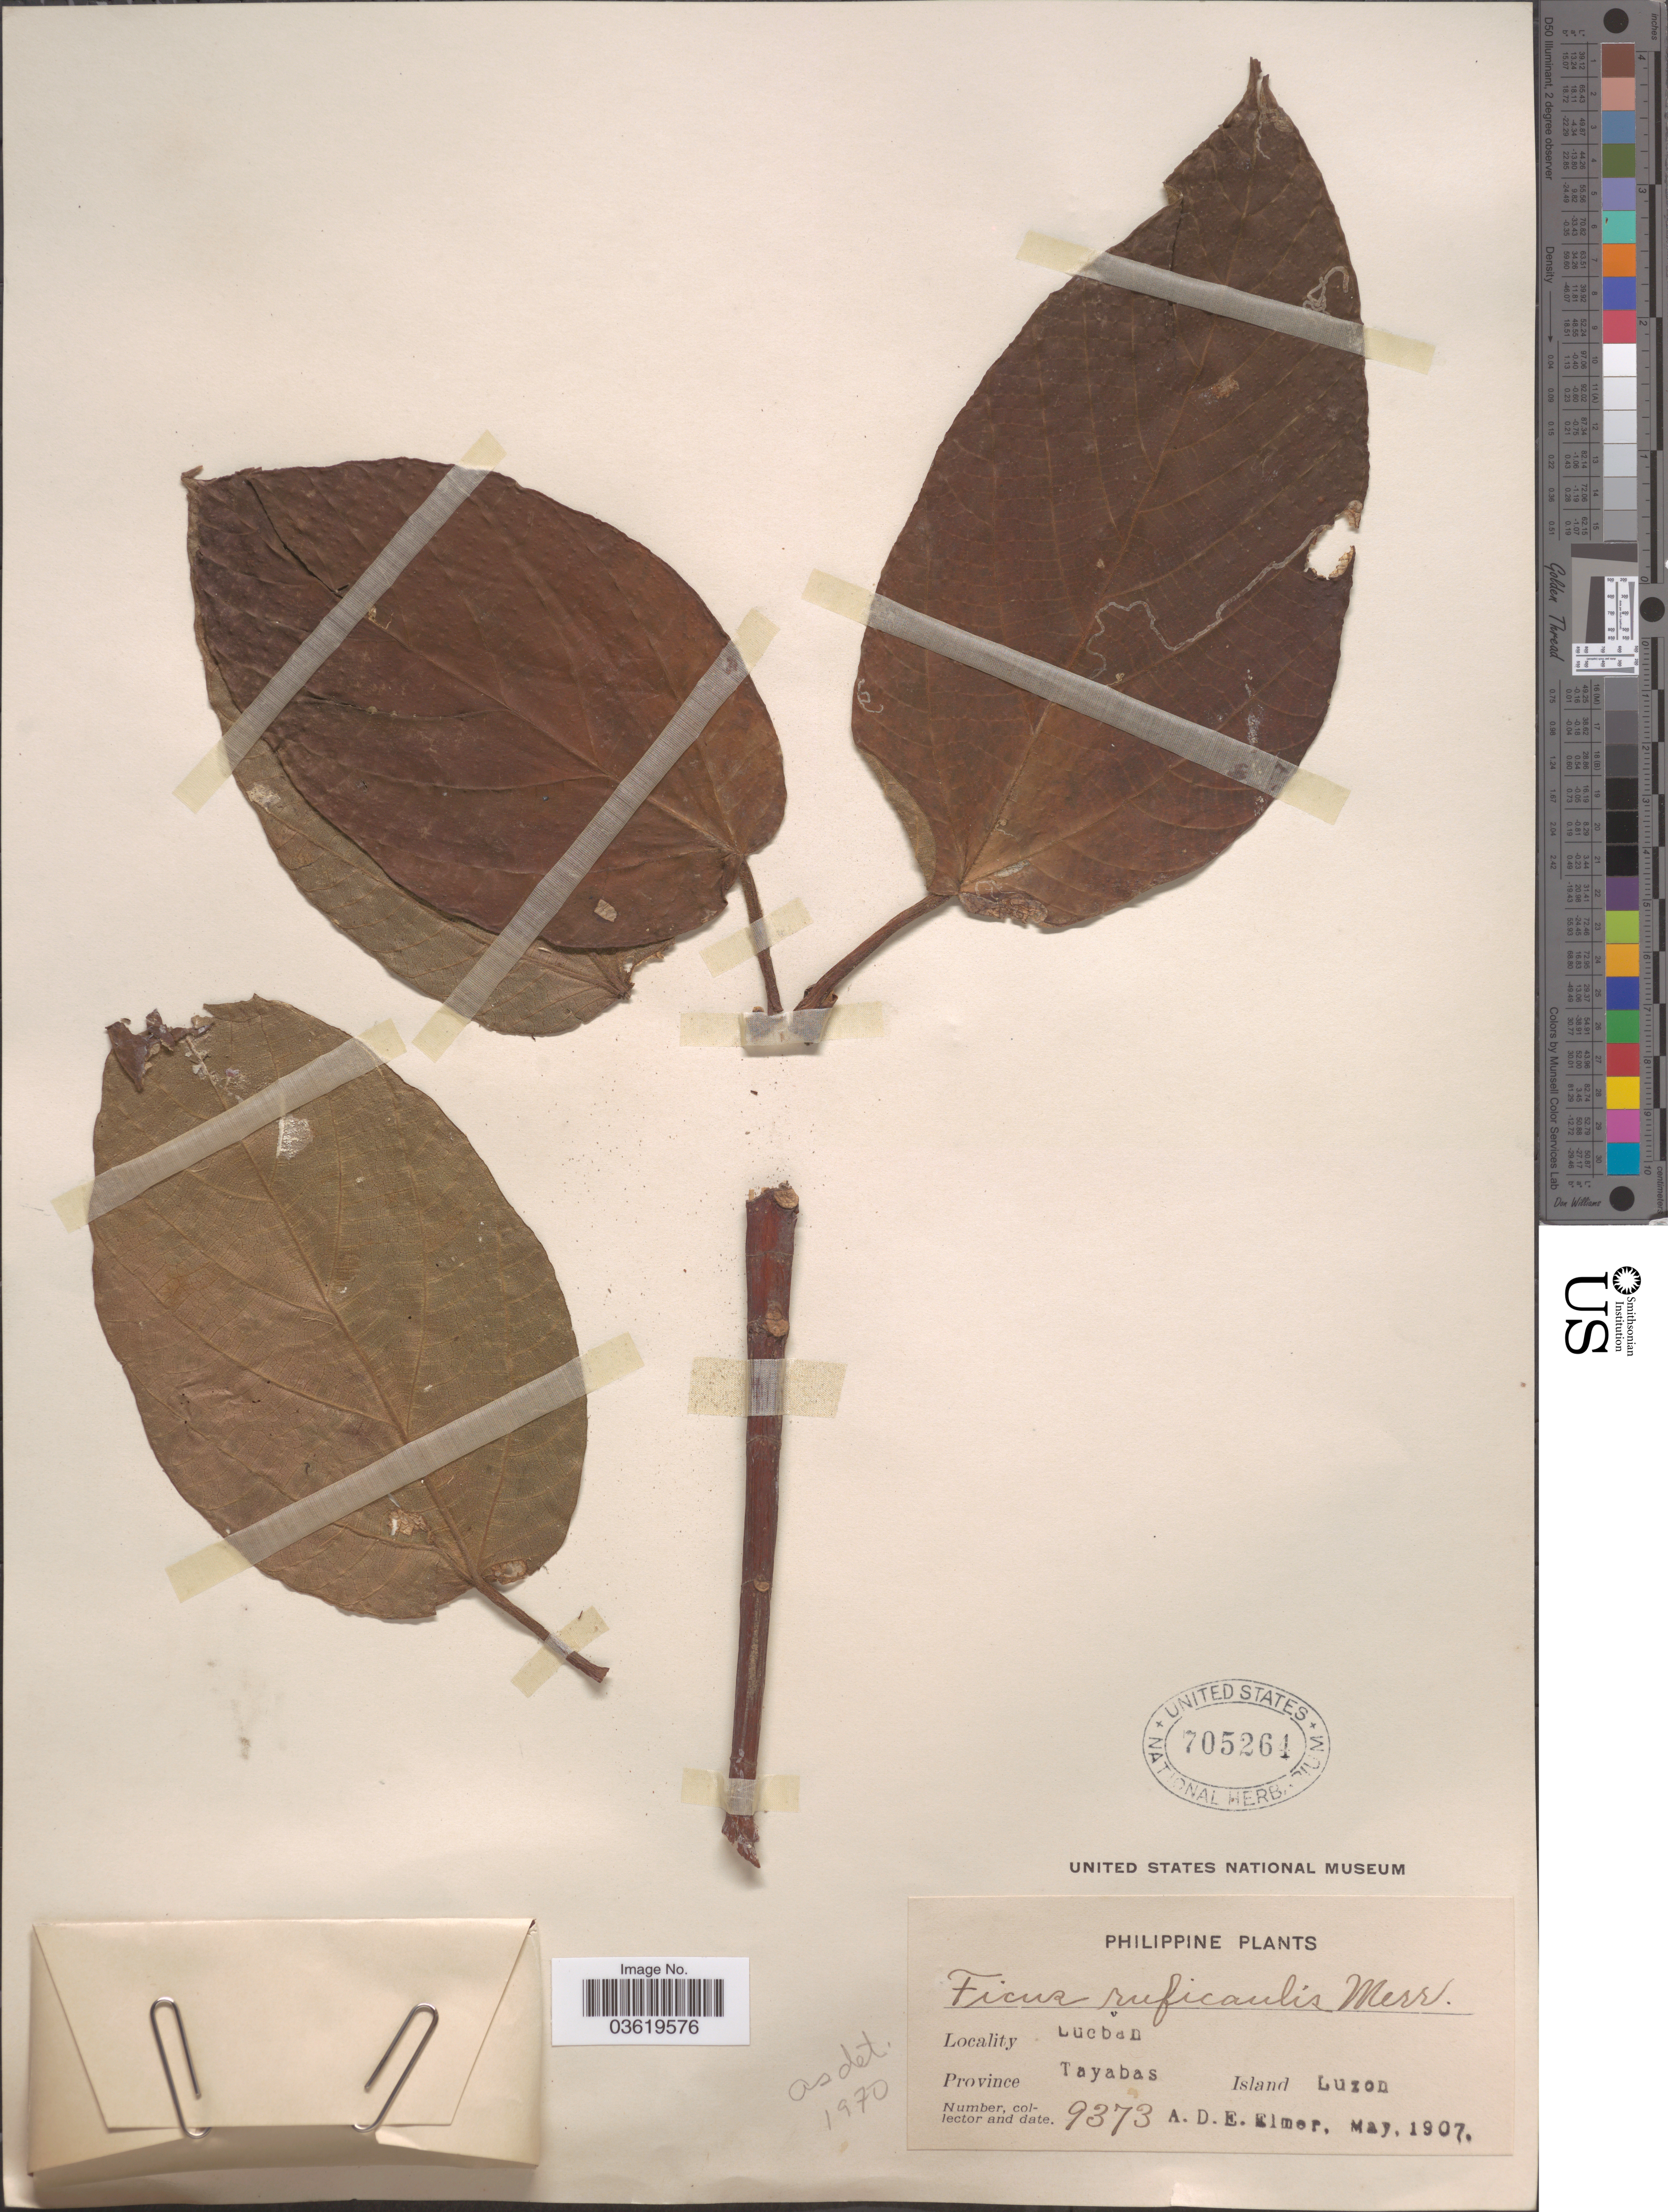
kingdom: Plantae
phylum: Tracheophyta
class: Magnoliopsida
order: Rosales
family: Moraceae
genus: Ficus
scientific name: Ficus ruficaulis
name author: Merr.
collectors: A. D. E. Elmer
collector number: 9373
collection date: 1907-05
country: Philippines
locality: Lucban. Province Tayabas. Island Luzon.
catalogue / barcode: US 705264